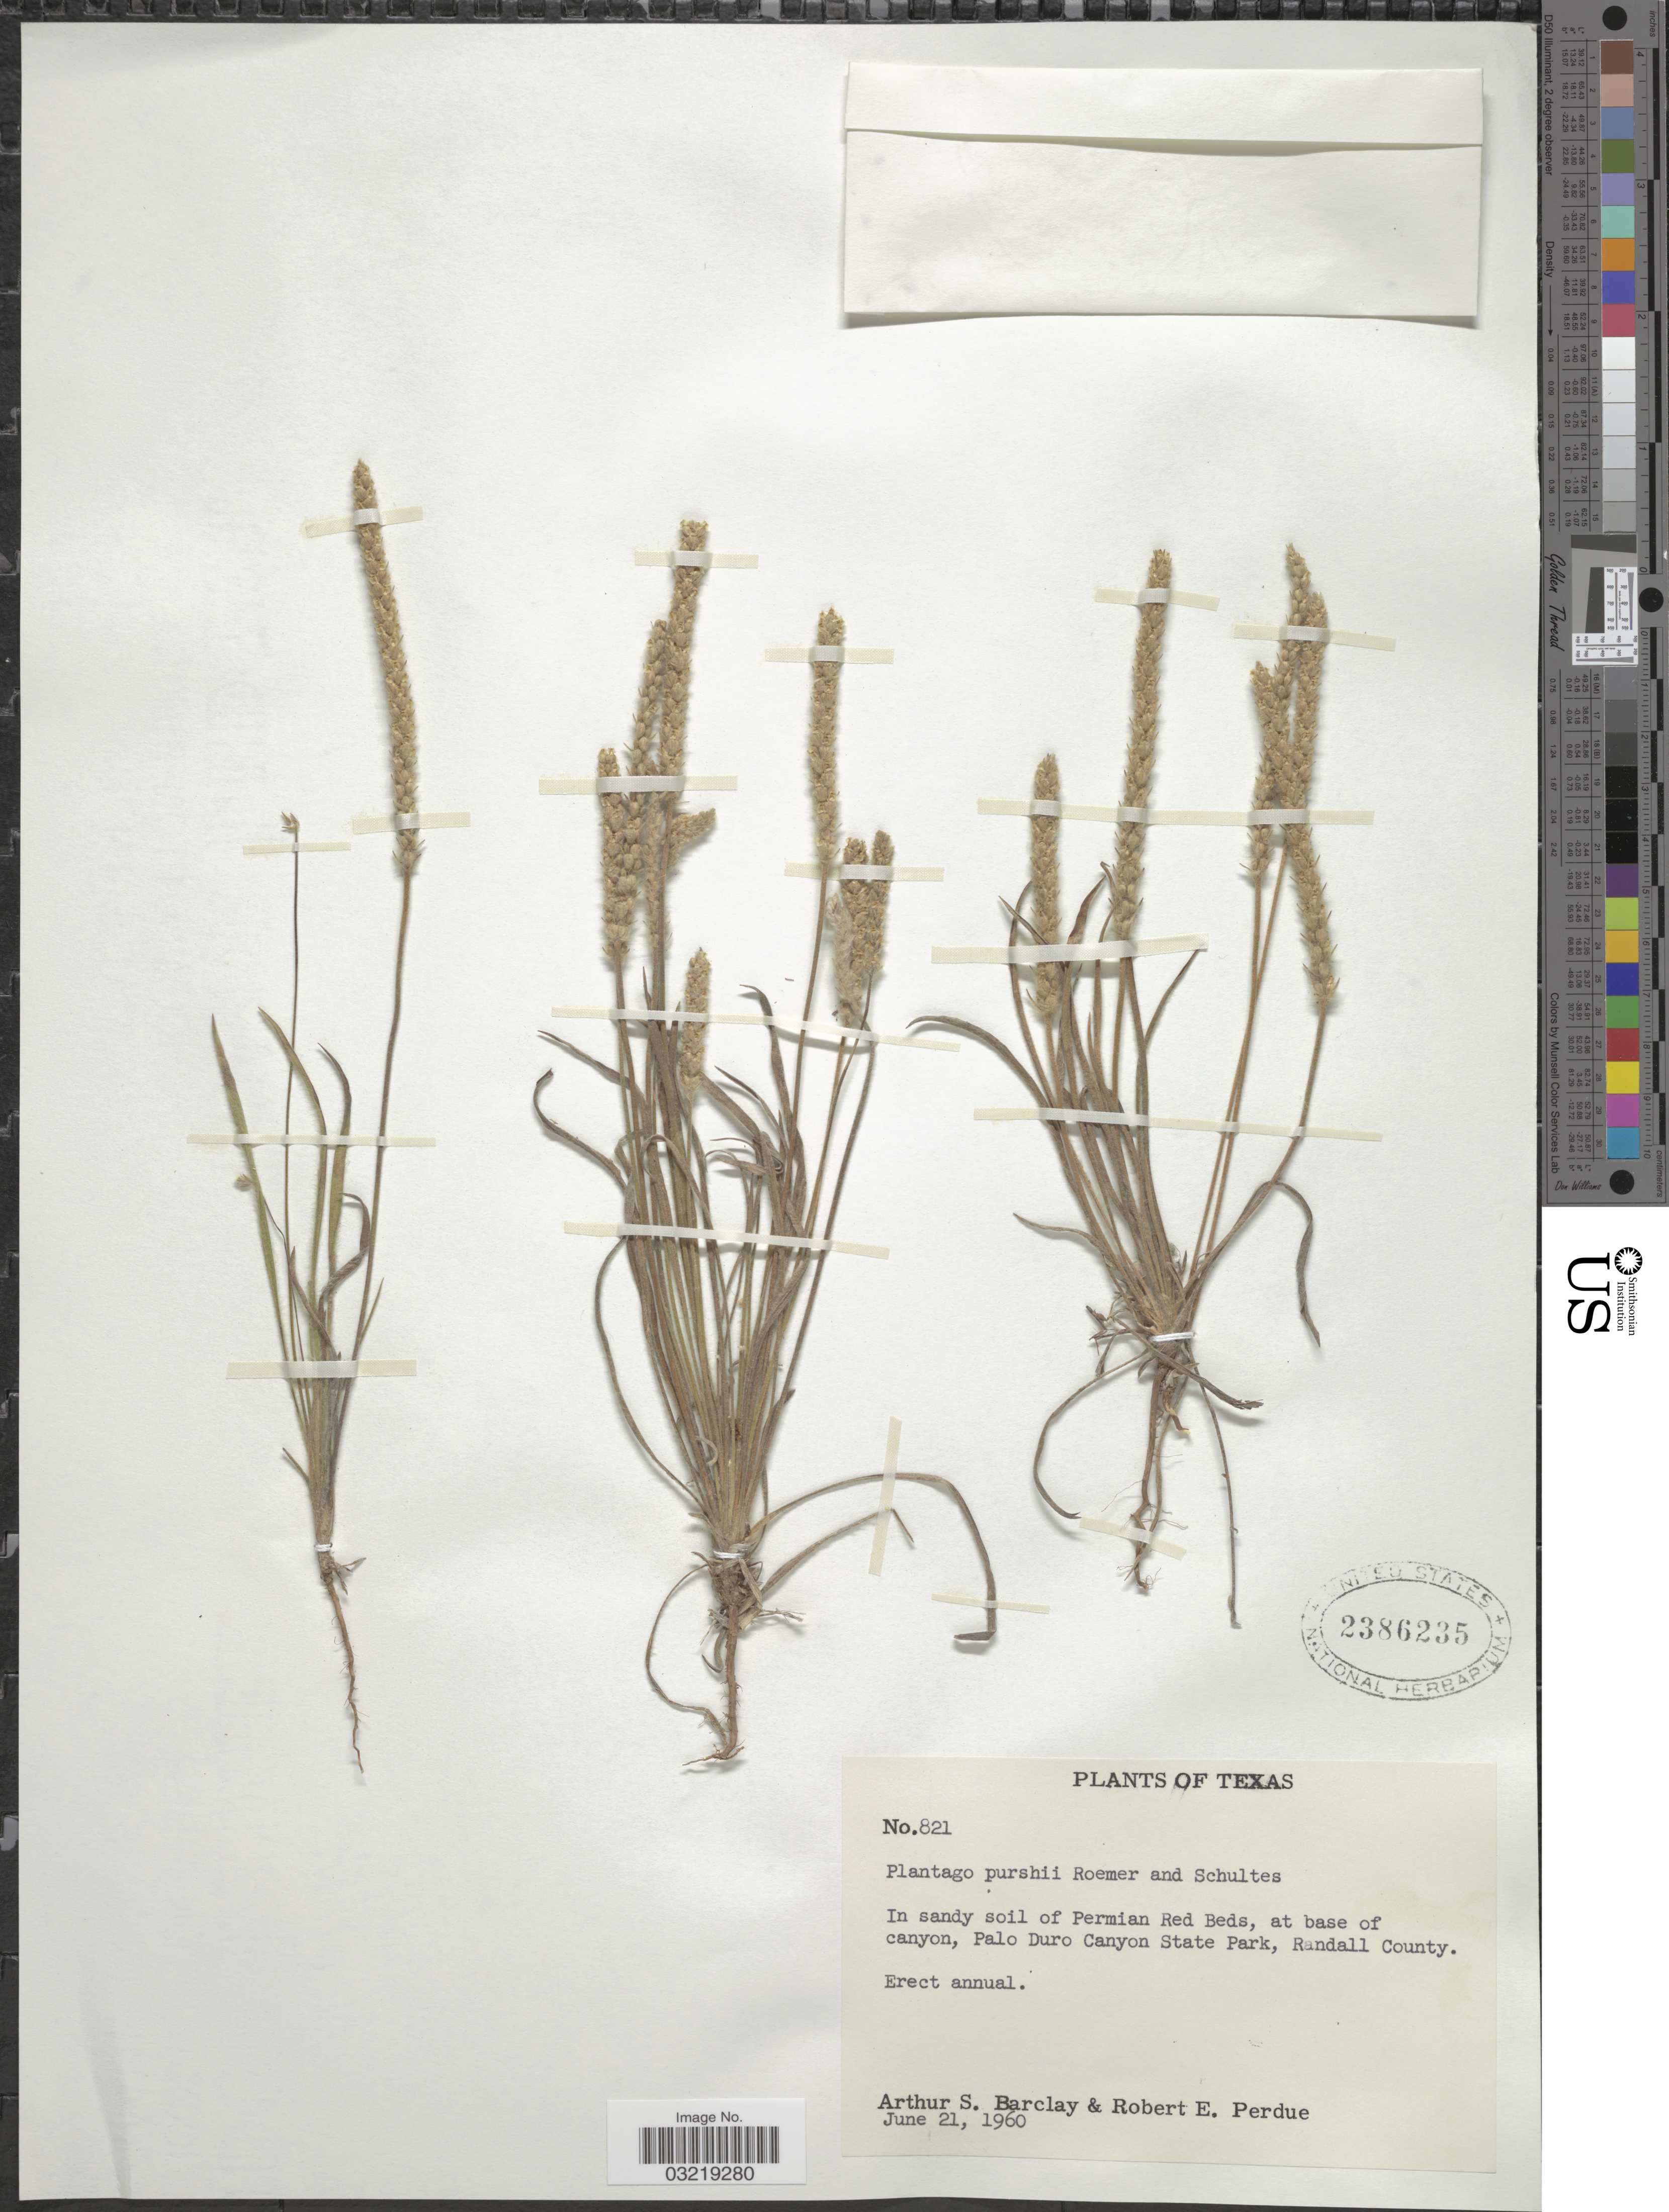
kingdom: Plantae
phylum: Tracheophyta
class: Magnoliopsida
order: Lamiales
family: Plantaginaceae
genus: Plantago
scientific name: Plantago patagonica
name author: Jacq.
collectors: A. S. Barclay & R. E. Perdue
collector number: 821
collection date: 1960-06-21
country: United States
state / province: Texas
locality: In sandy soil of Permian Red Beds, at base of canyon, Palo Duro Canyon State Park, Randall County.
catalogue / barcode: US 2386235